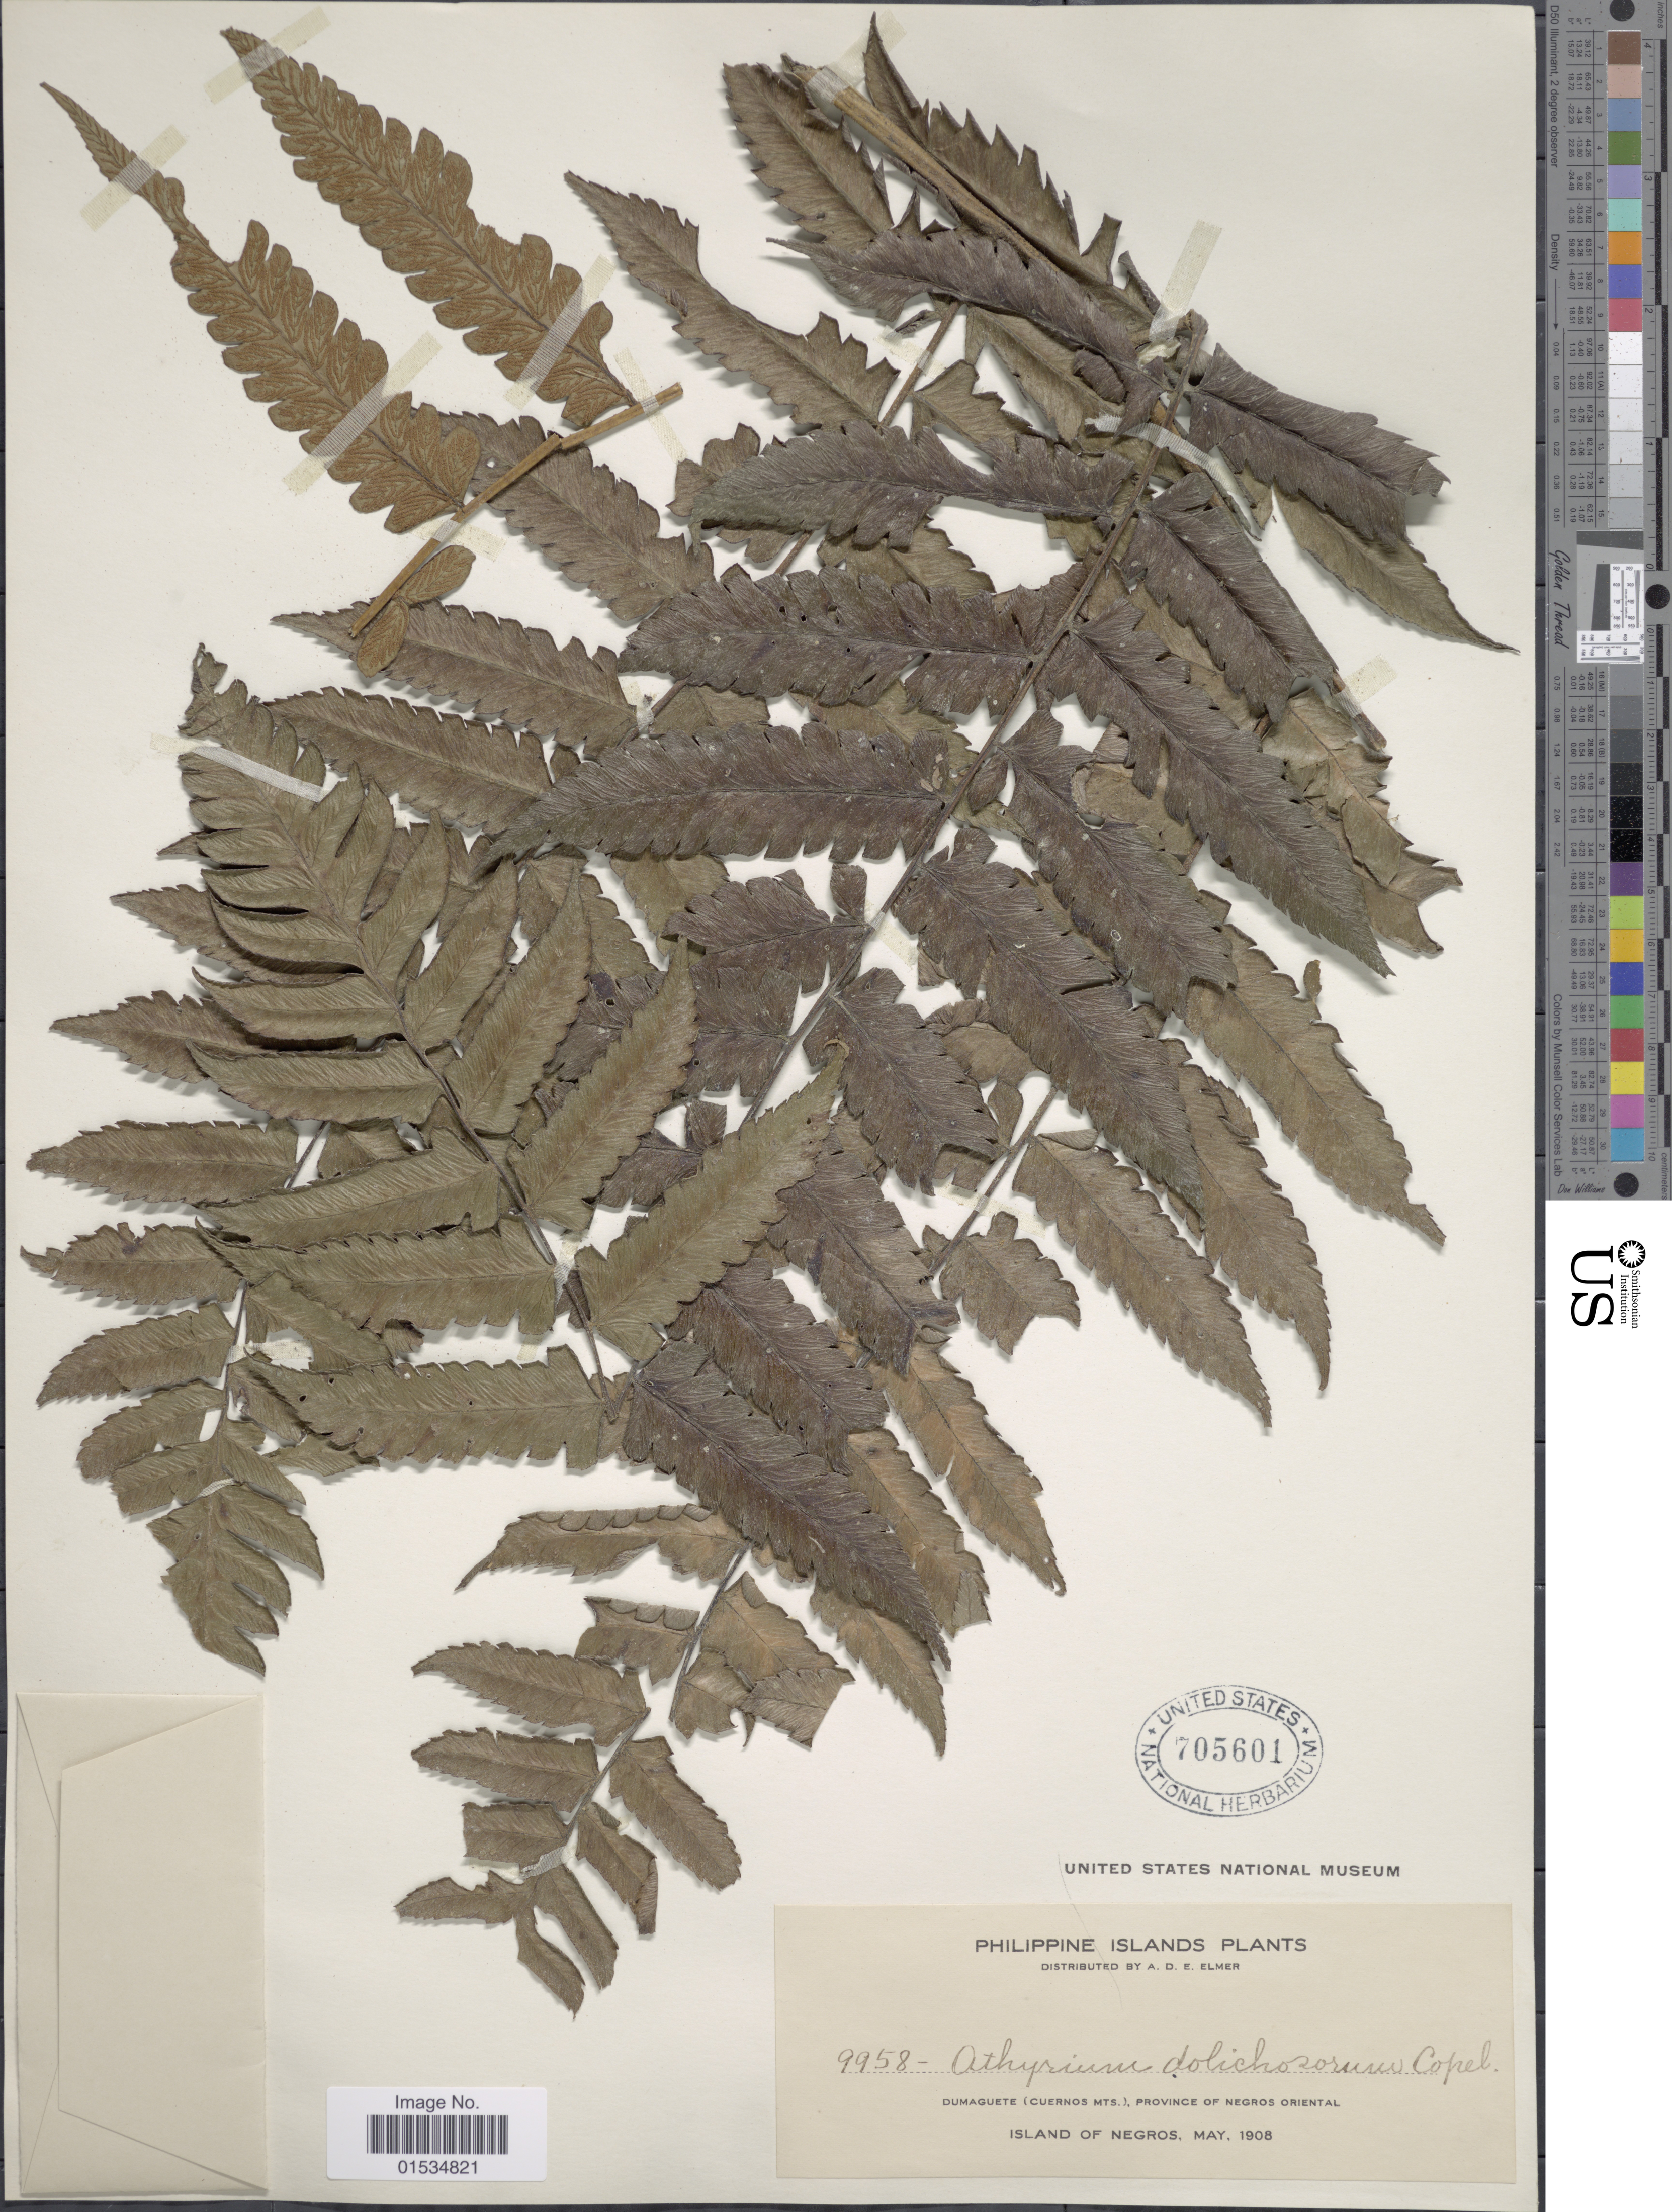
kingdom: Plantae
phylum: Tracheophyta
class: Polypodiopsida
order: Polypodiales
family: Athyriaceae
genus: Diplazium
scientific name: Diplazium dilatatum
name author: Blume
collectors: A. D. E. Elmer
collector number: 9958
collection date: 1908-05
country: Philippines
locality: Dumaguete (Cernos Mts), Province of Negros Oriental, Islands of Negros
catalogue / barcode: US 705601